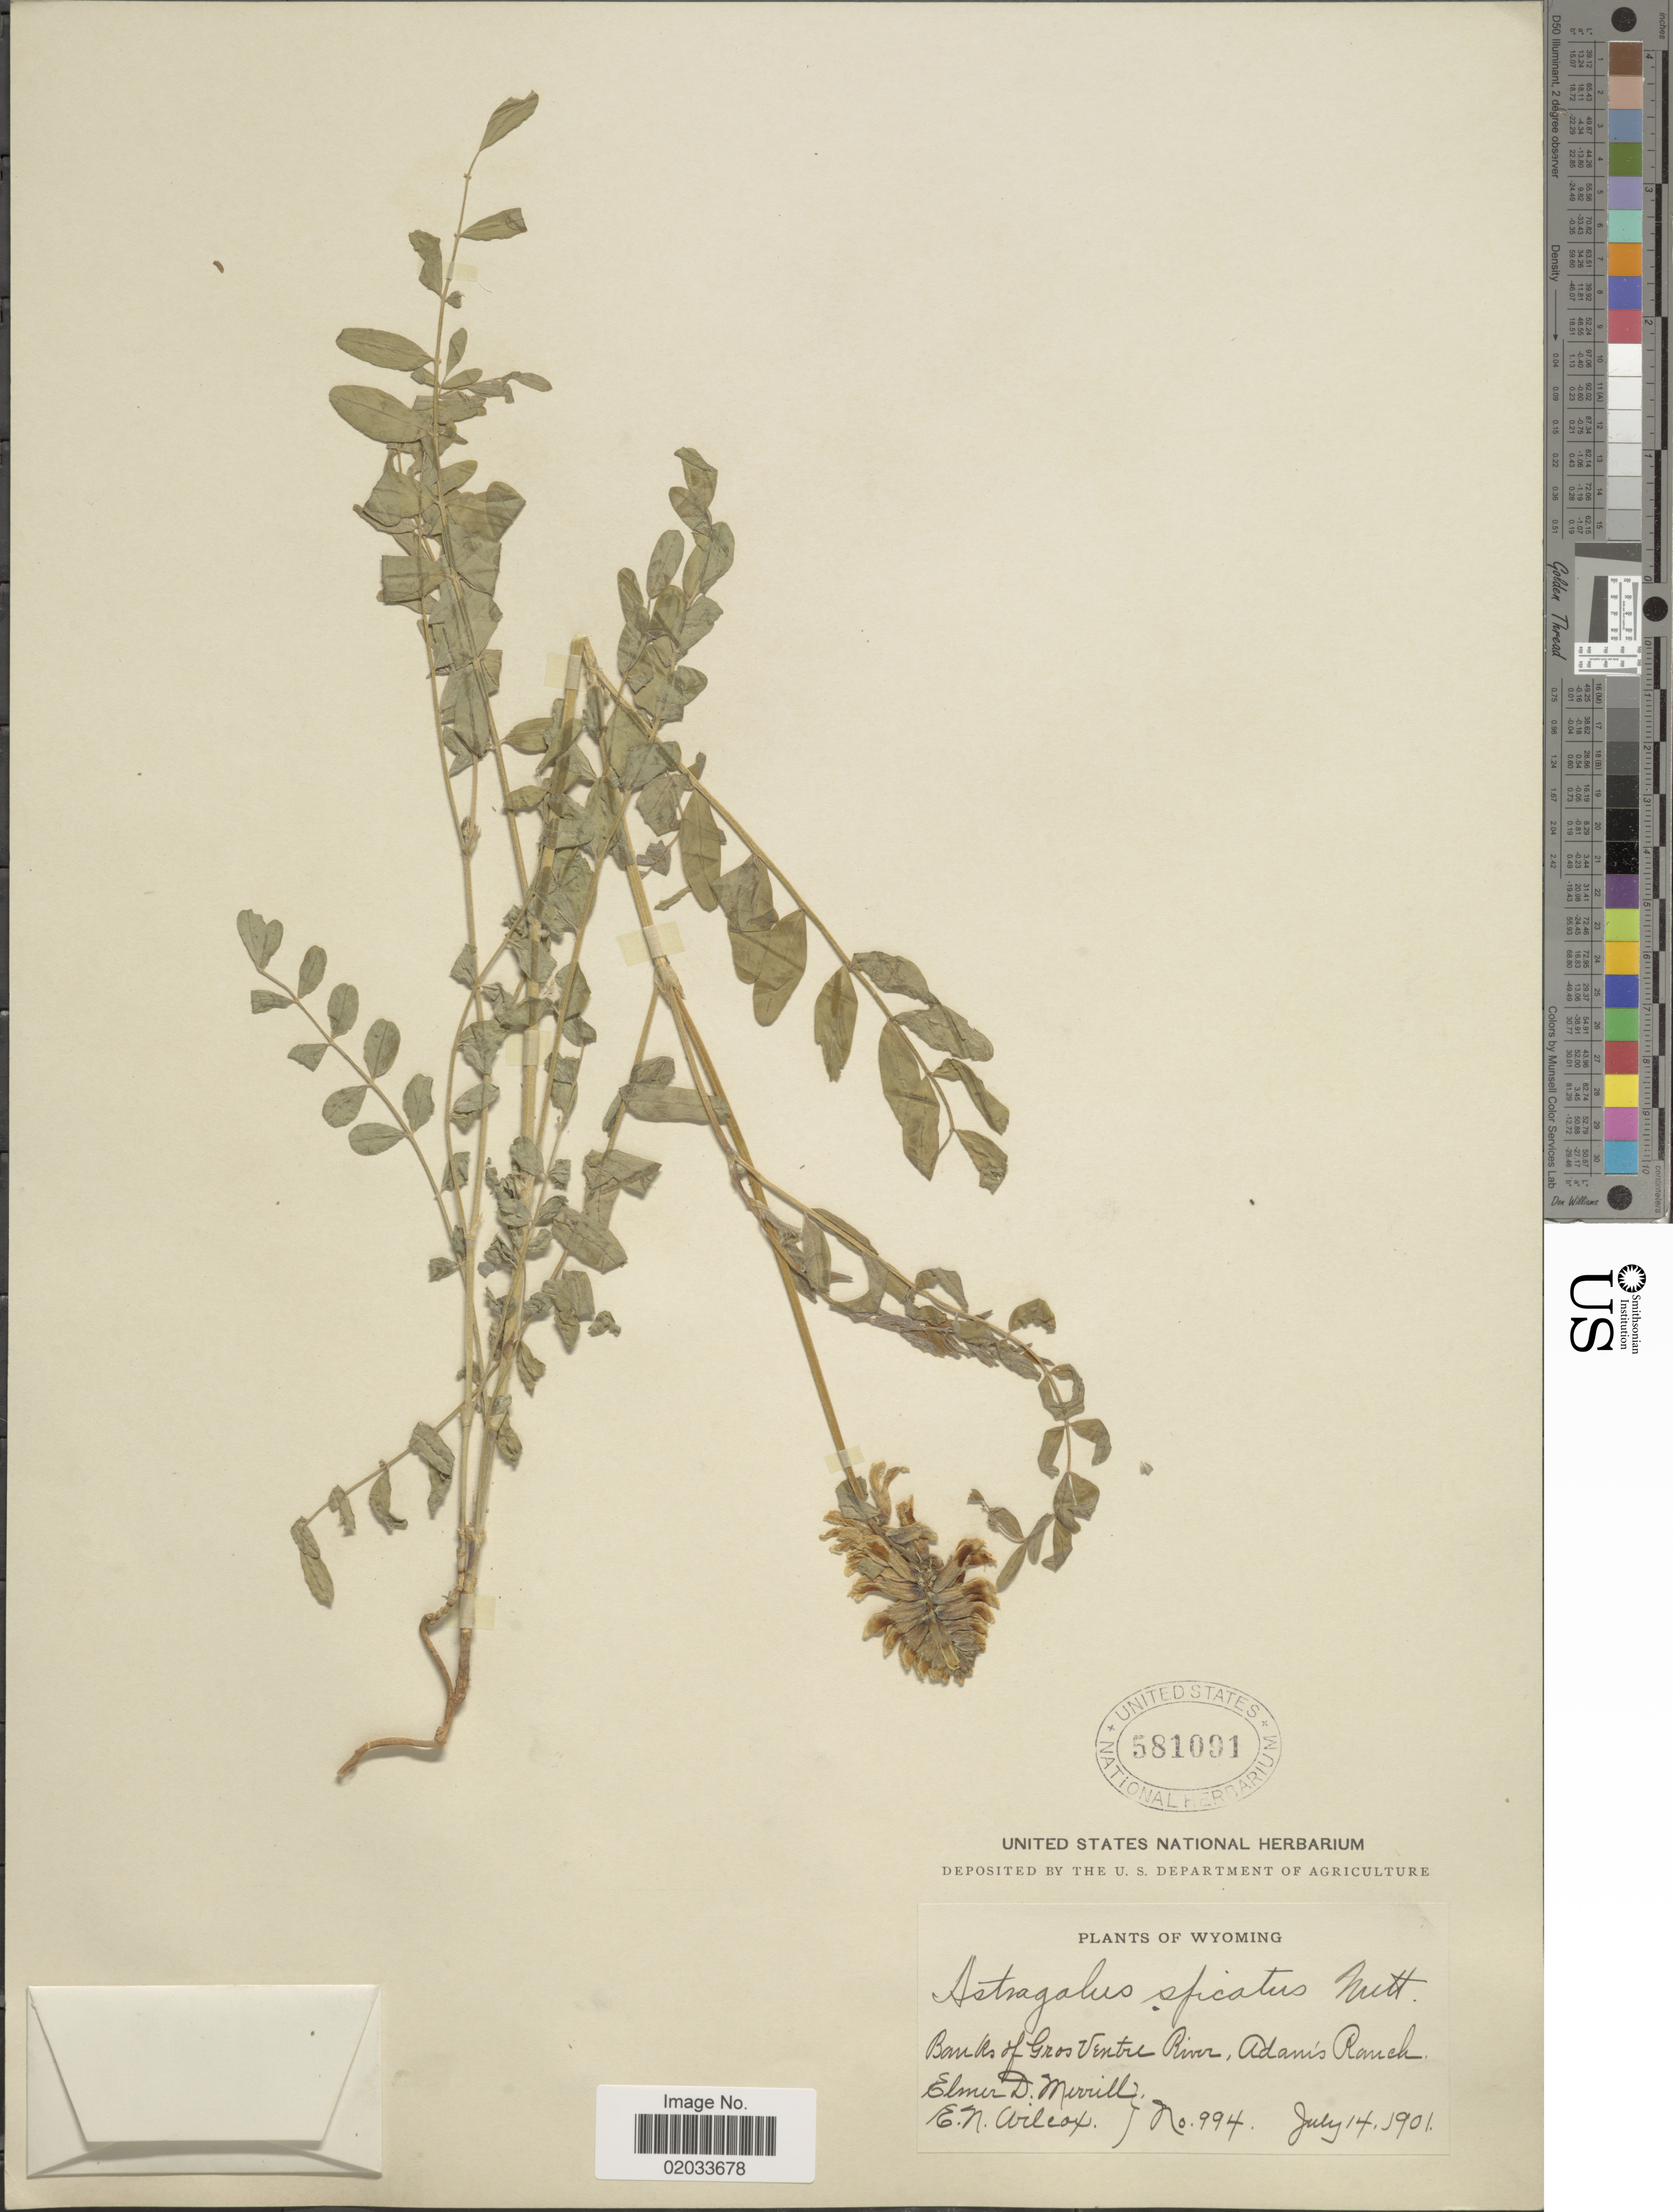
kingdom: Plantae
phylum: Tracheophyta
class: Magnoliopsida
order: Fabales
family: Fabaceae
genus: Astragalus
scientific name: Astragalus pachystachys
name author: Bunge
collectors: E. D. Merrill & E. Wilcox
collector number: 994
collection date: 1901-07-14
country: United States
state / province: Wyoming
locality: Banks of Gros Ventre River, Adam's Ranch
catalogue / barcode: US 581091